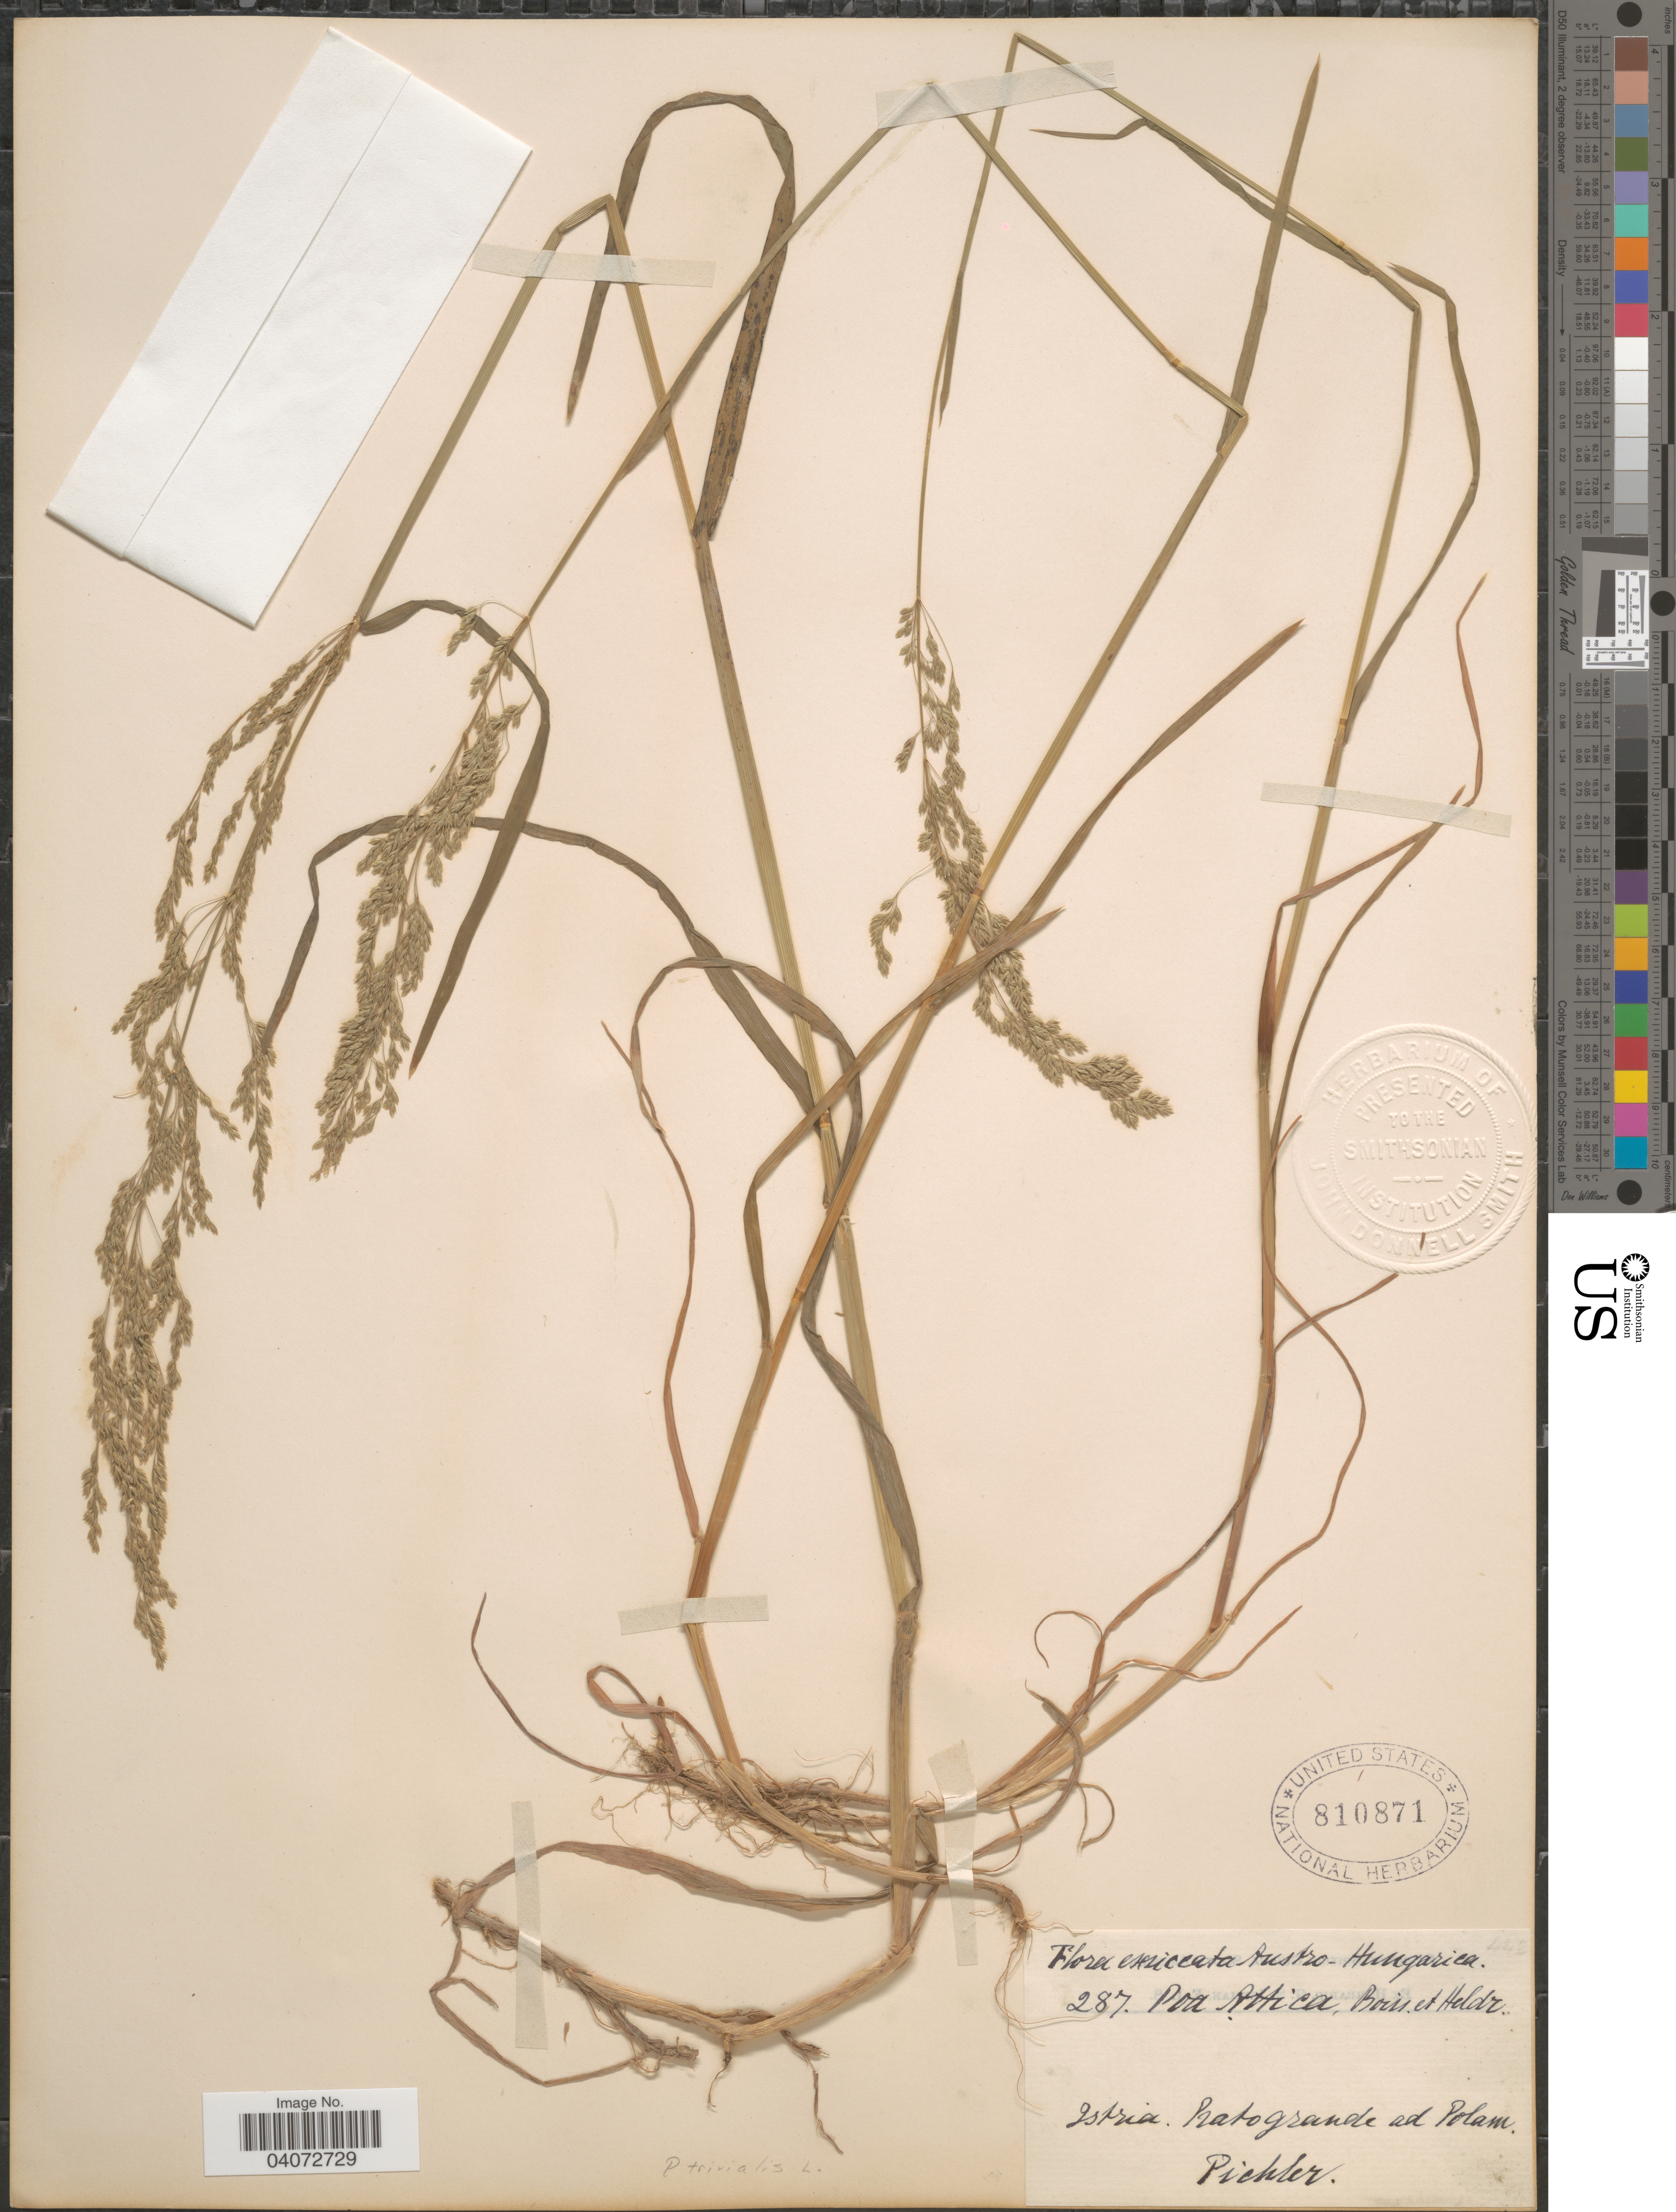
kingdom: Plantae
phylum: Tracheophyta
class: Liliopsida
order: Poales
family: Poaceae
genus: Poa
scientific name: Poa trivialis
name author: L.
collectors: Pichler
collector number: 287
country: Croatia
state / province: Istria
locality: Austro-Hungarica. Pratogrande ad Polam.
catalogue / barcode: US 810871